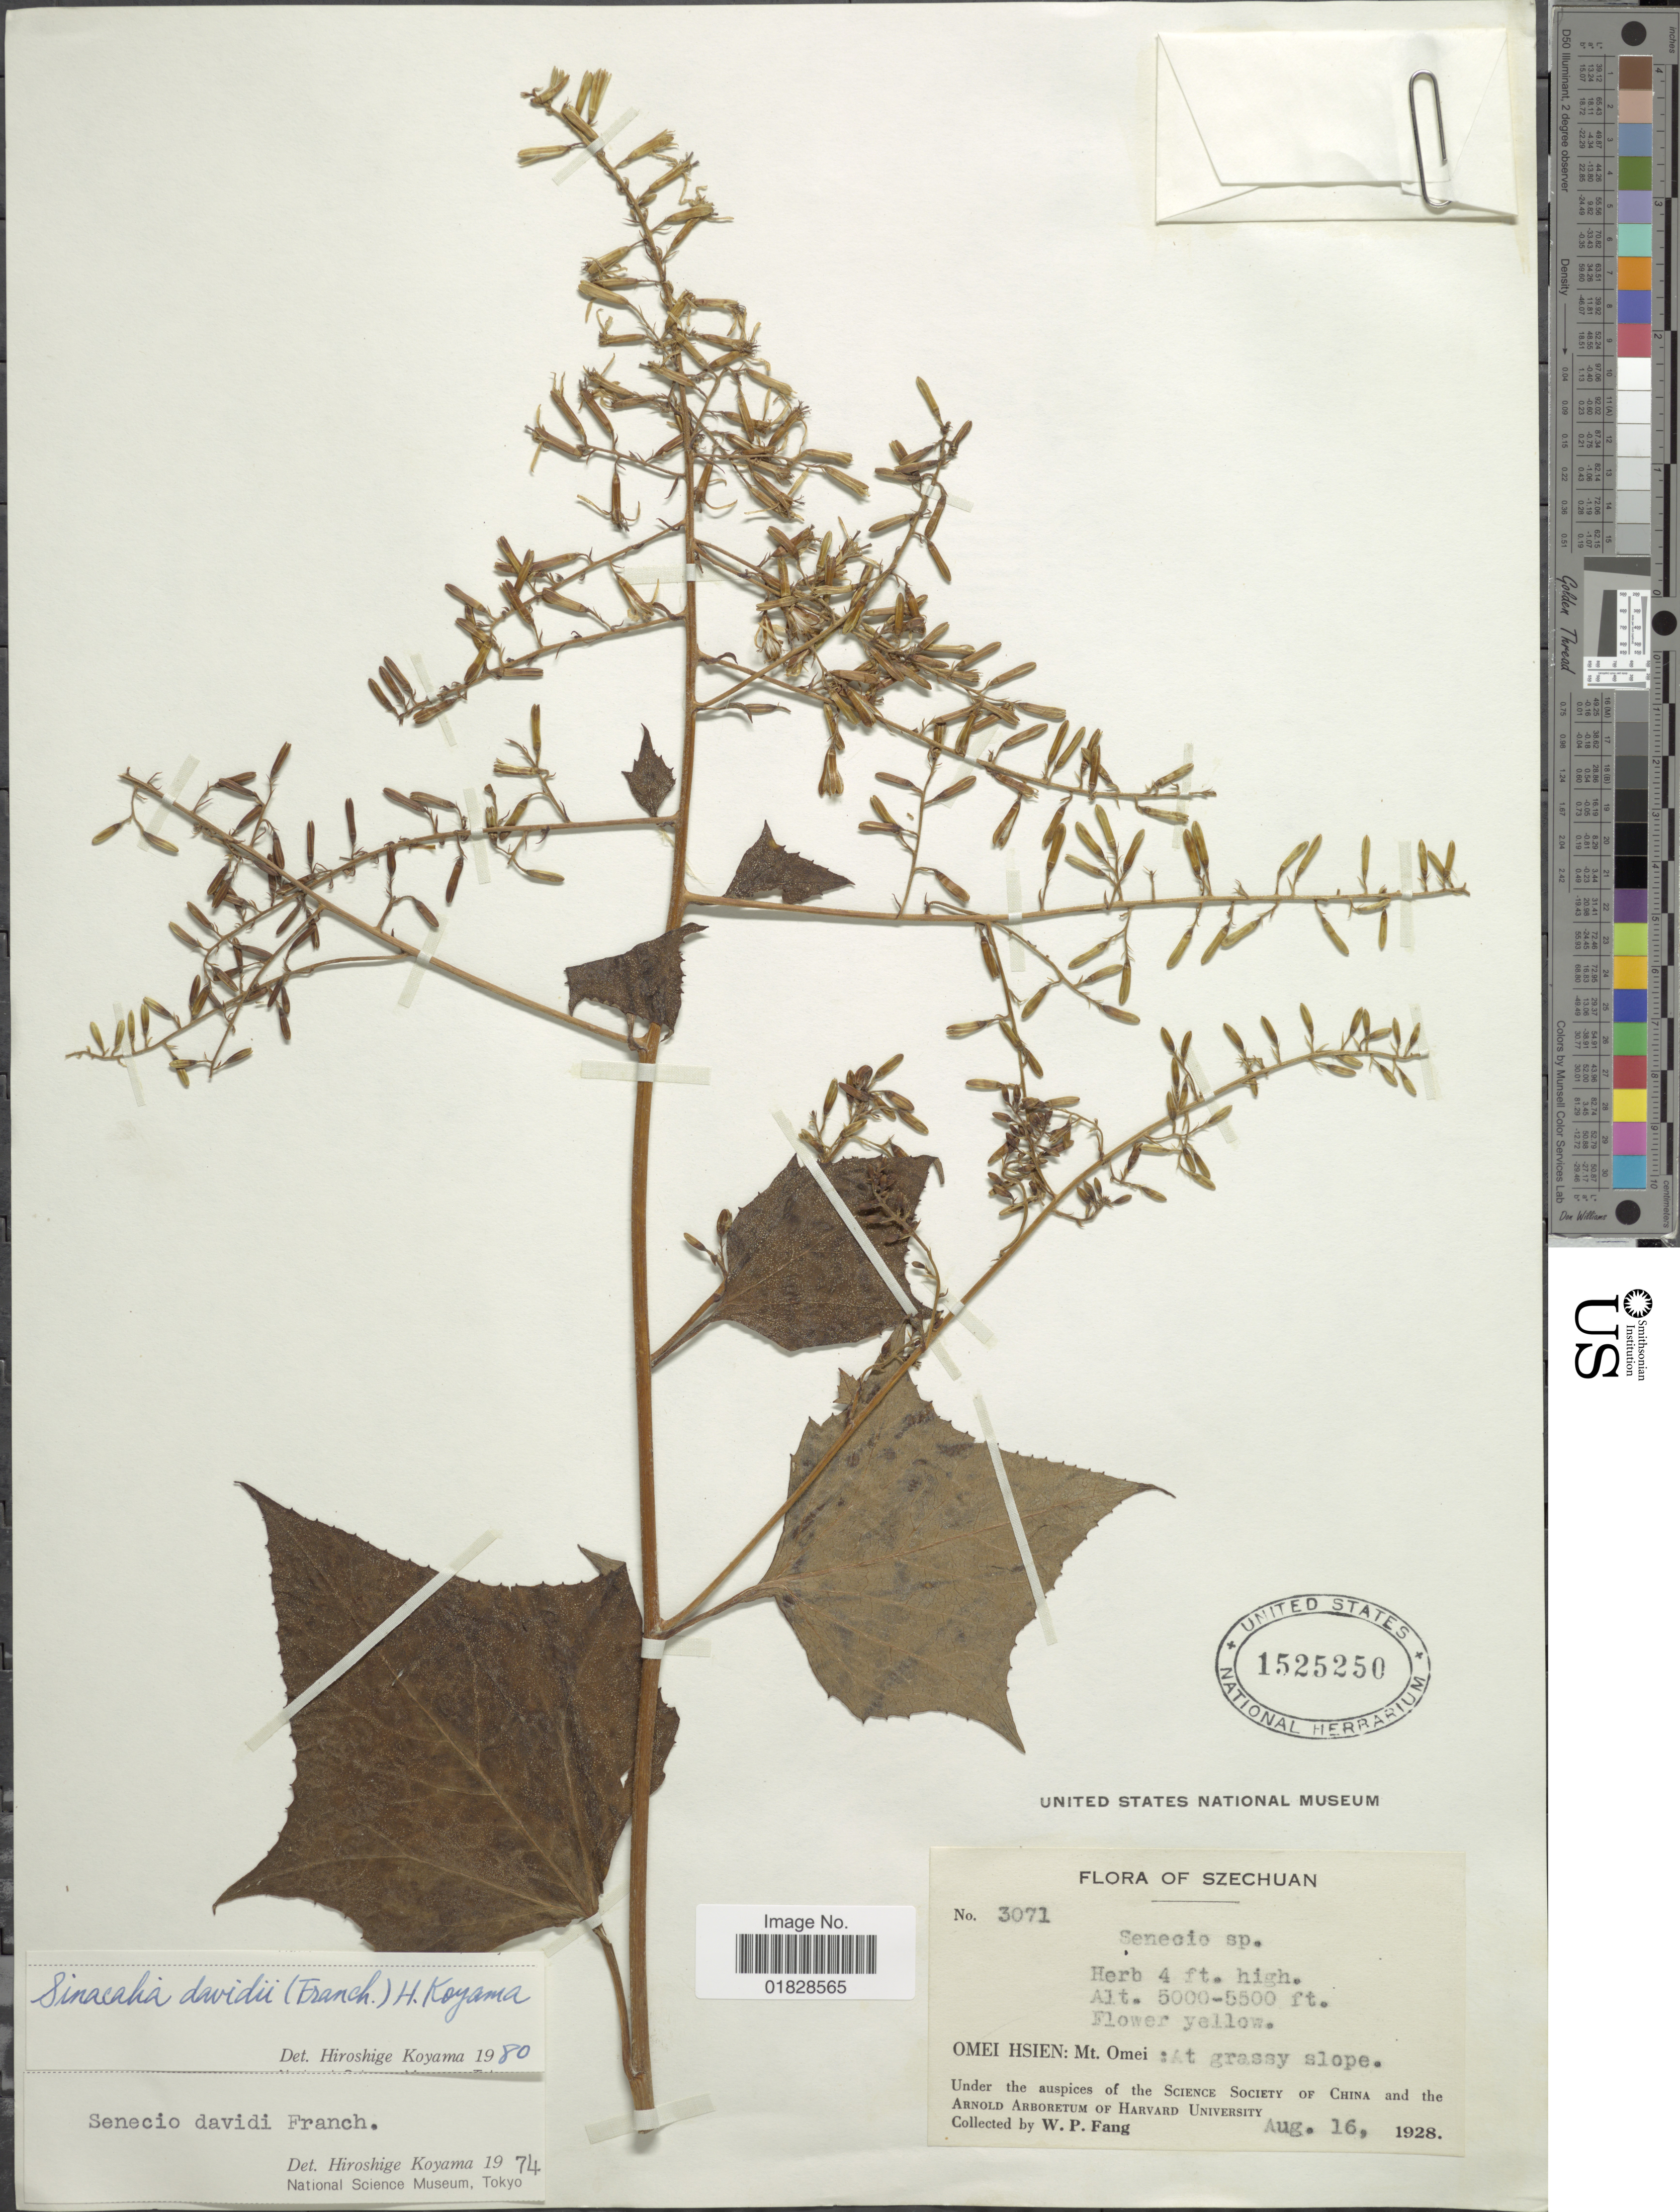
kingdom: Plantae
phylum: Tracheophyta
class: Magnoliopsida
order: Asterales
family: Asteraceae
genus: Sinacalia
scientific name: Sinacalia davidii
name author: (Franch.) Koyama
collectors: W. P. Fang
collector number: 3071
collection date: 1928-08-16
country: China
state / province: Sichuan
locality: Szechuan. Omei Hsien: Mt. Omei: At grassy slope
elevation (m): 1524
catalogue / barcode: US 1525250